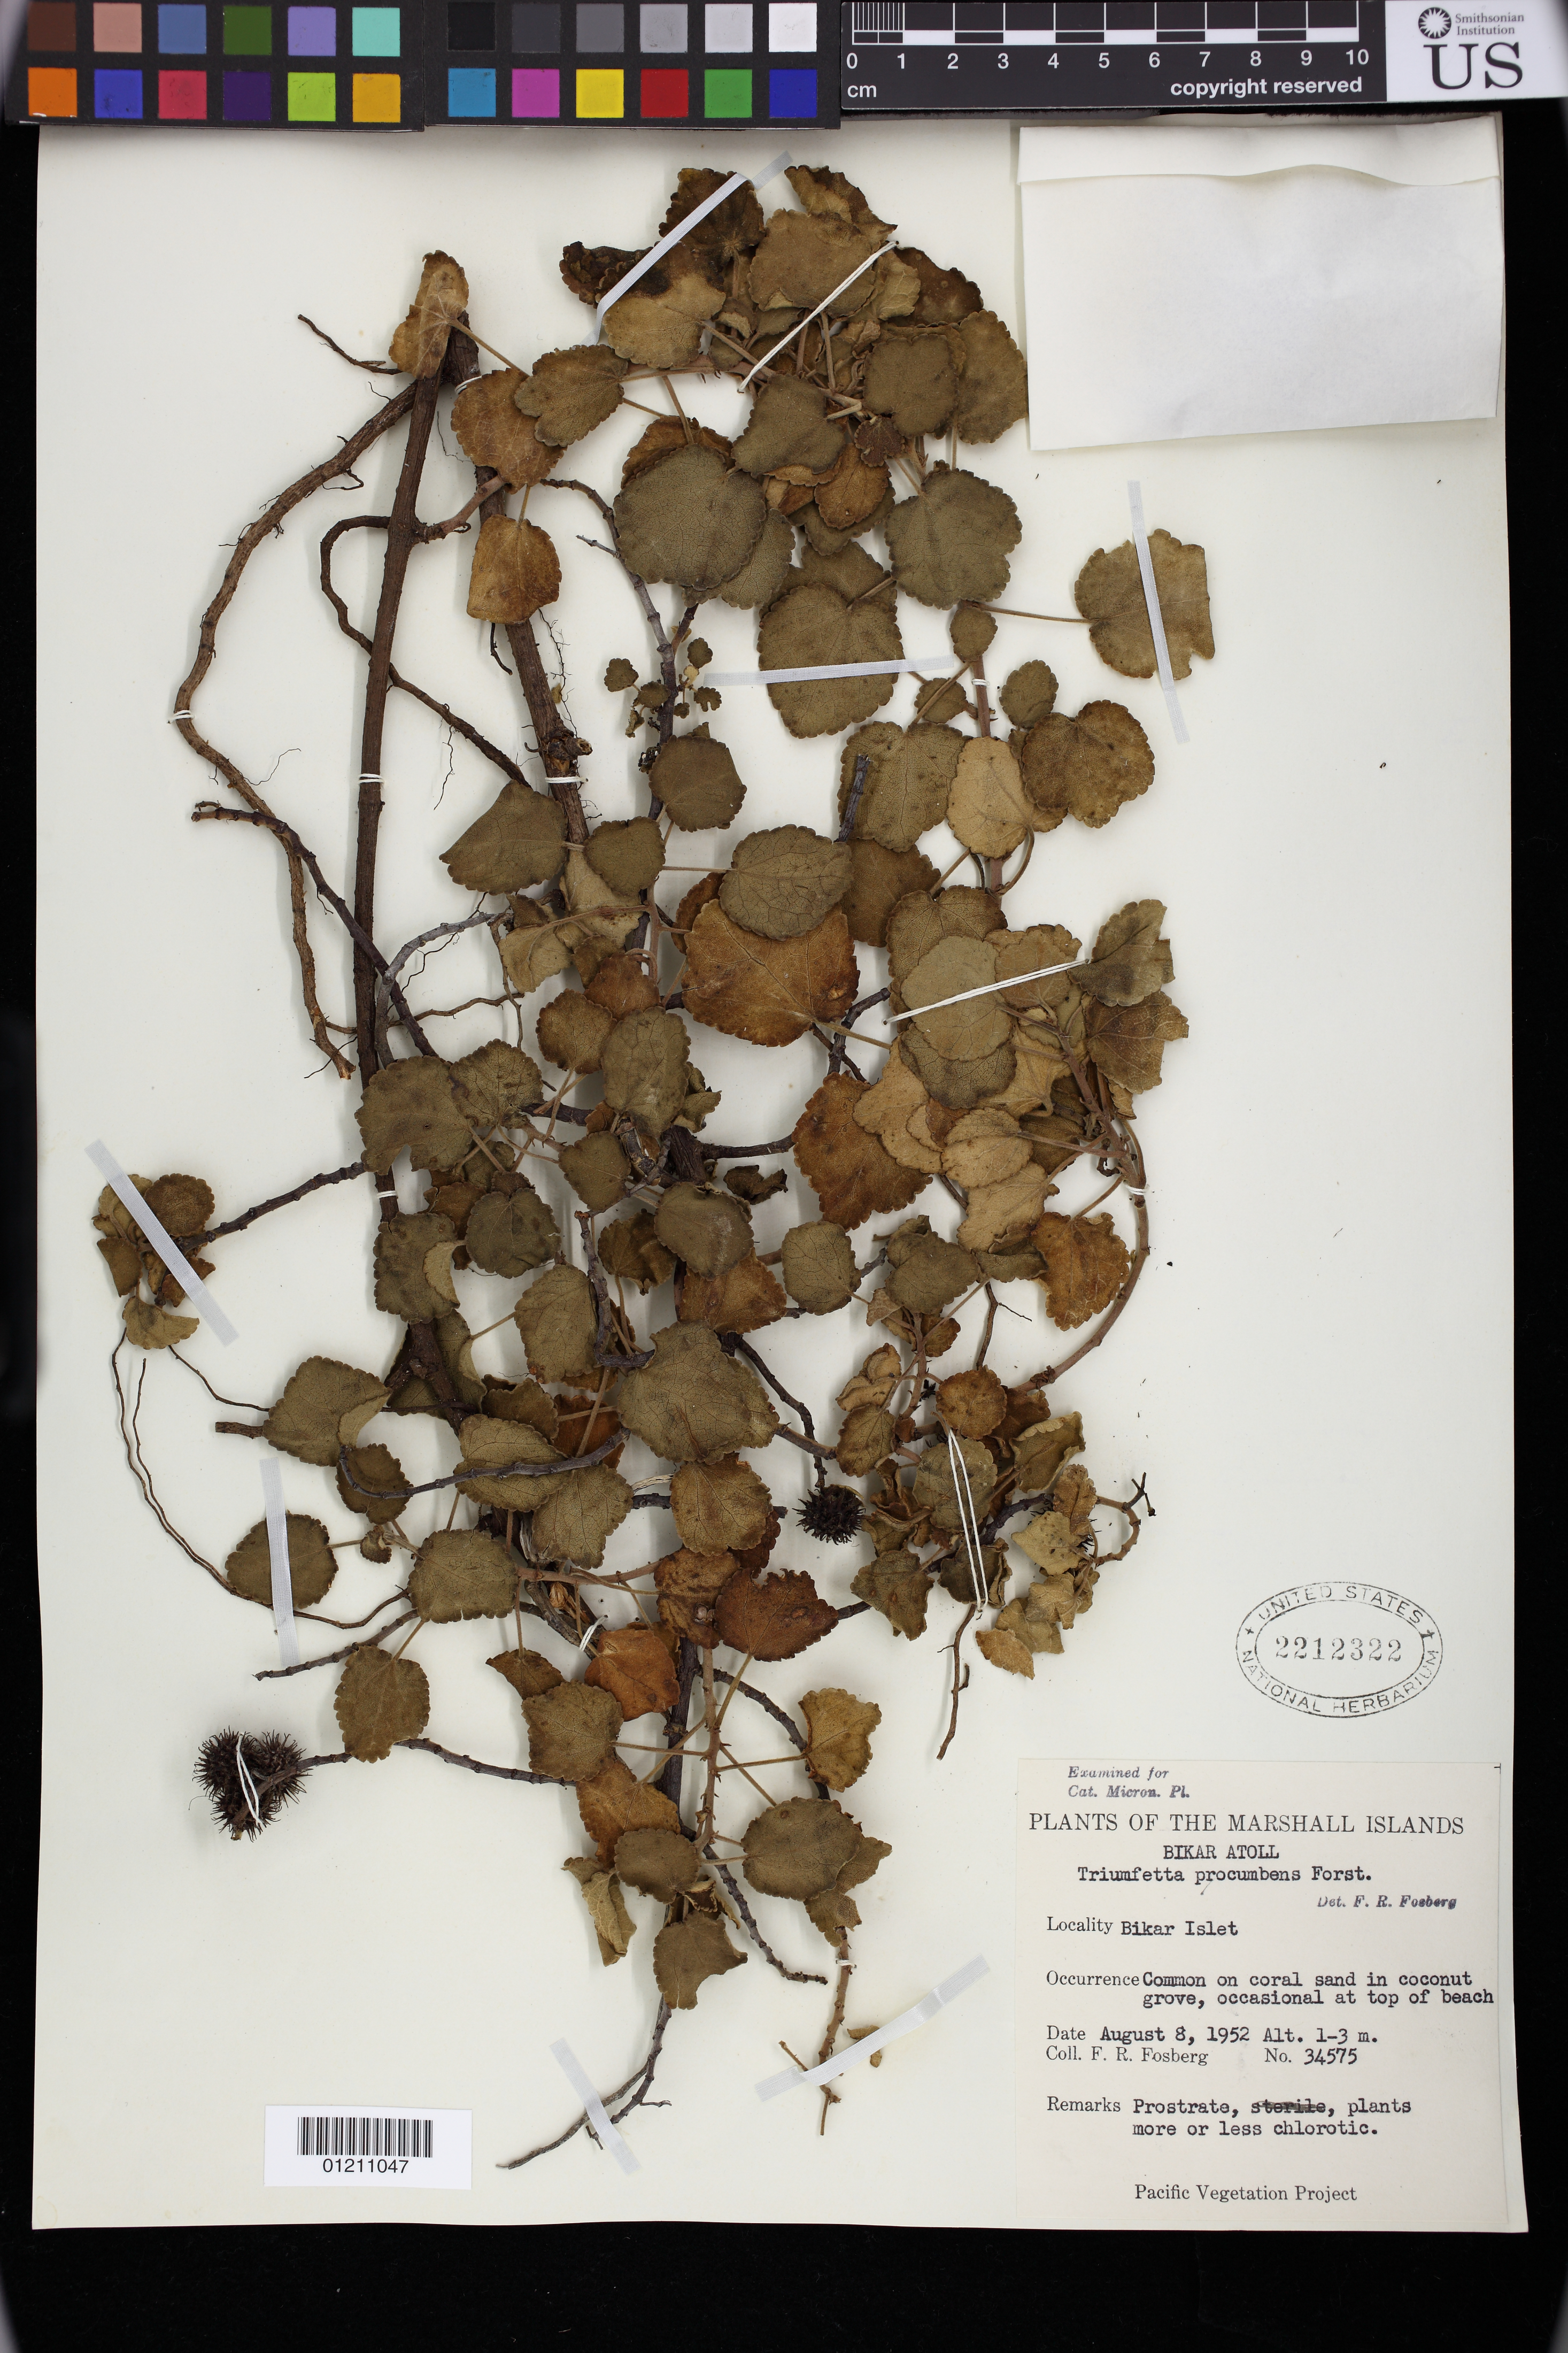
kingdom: Plantae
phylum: Tracheophyta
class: Magnoliopsida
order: Malvales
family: Malvaceae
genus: Triumfetta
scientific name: Triumfetta procumbens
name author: G. Forst.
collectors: F. R. Fosberg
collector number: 34575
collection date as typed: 08 Aug 1952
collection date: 1952-08-08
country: Marshall Islands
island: Bikar Atoll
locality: Marshall Islands, Bikar Atoll: Bikar Islet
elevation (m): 1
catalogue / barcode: US 2212322